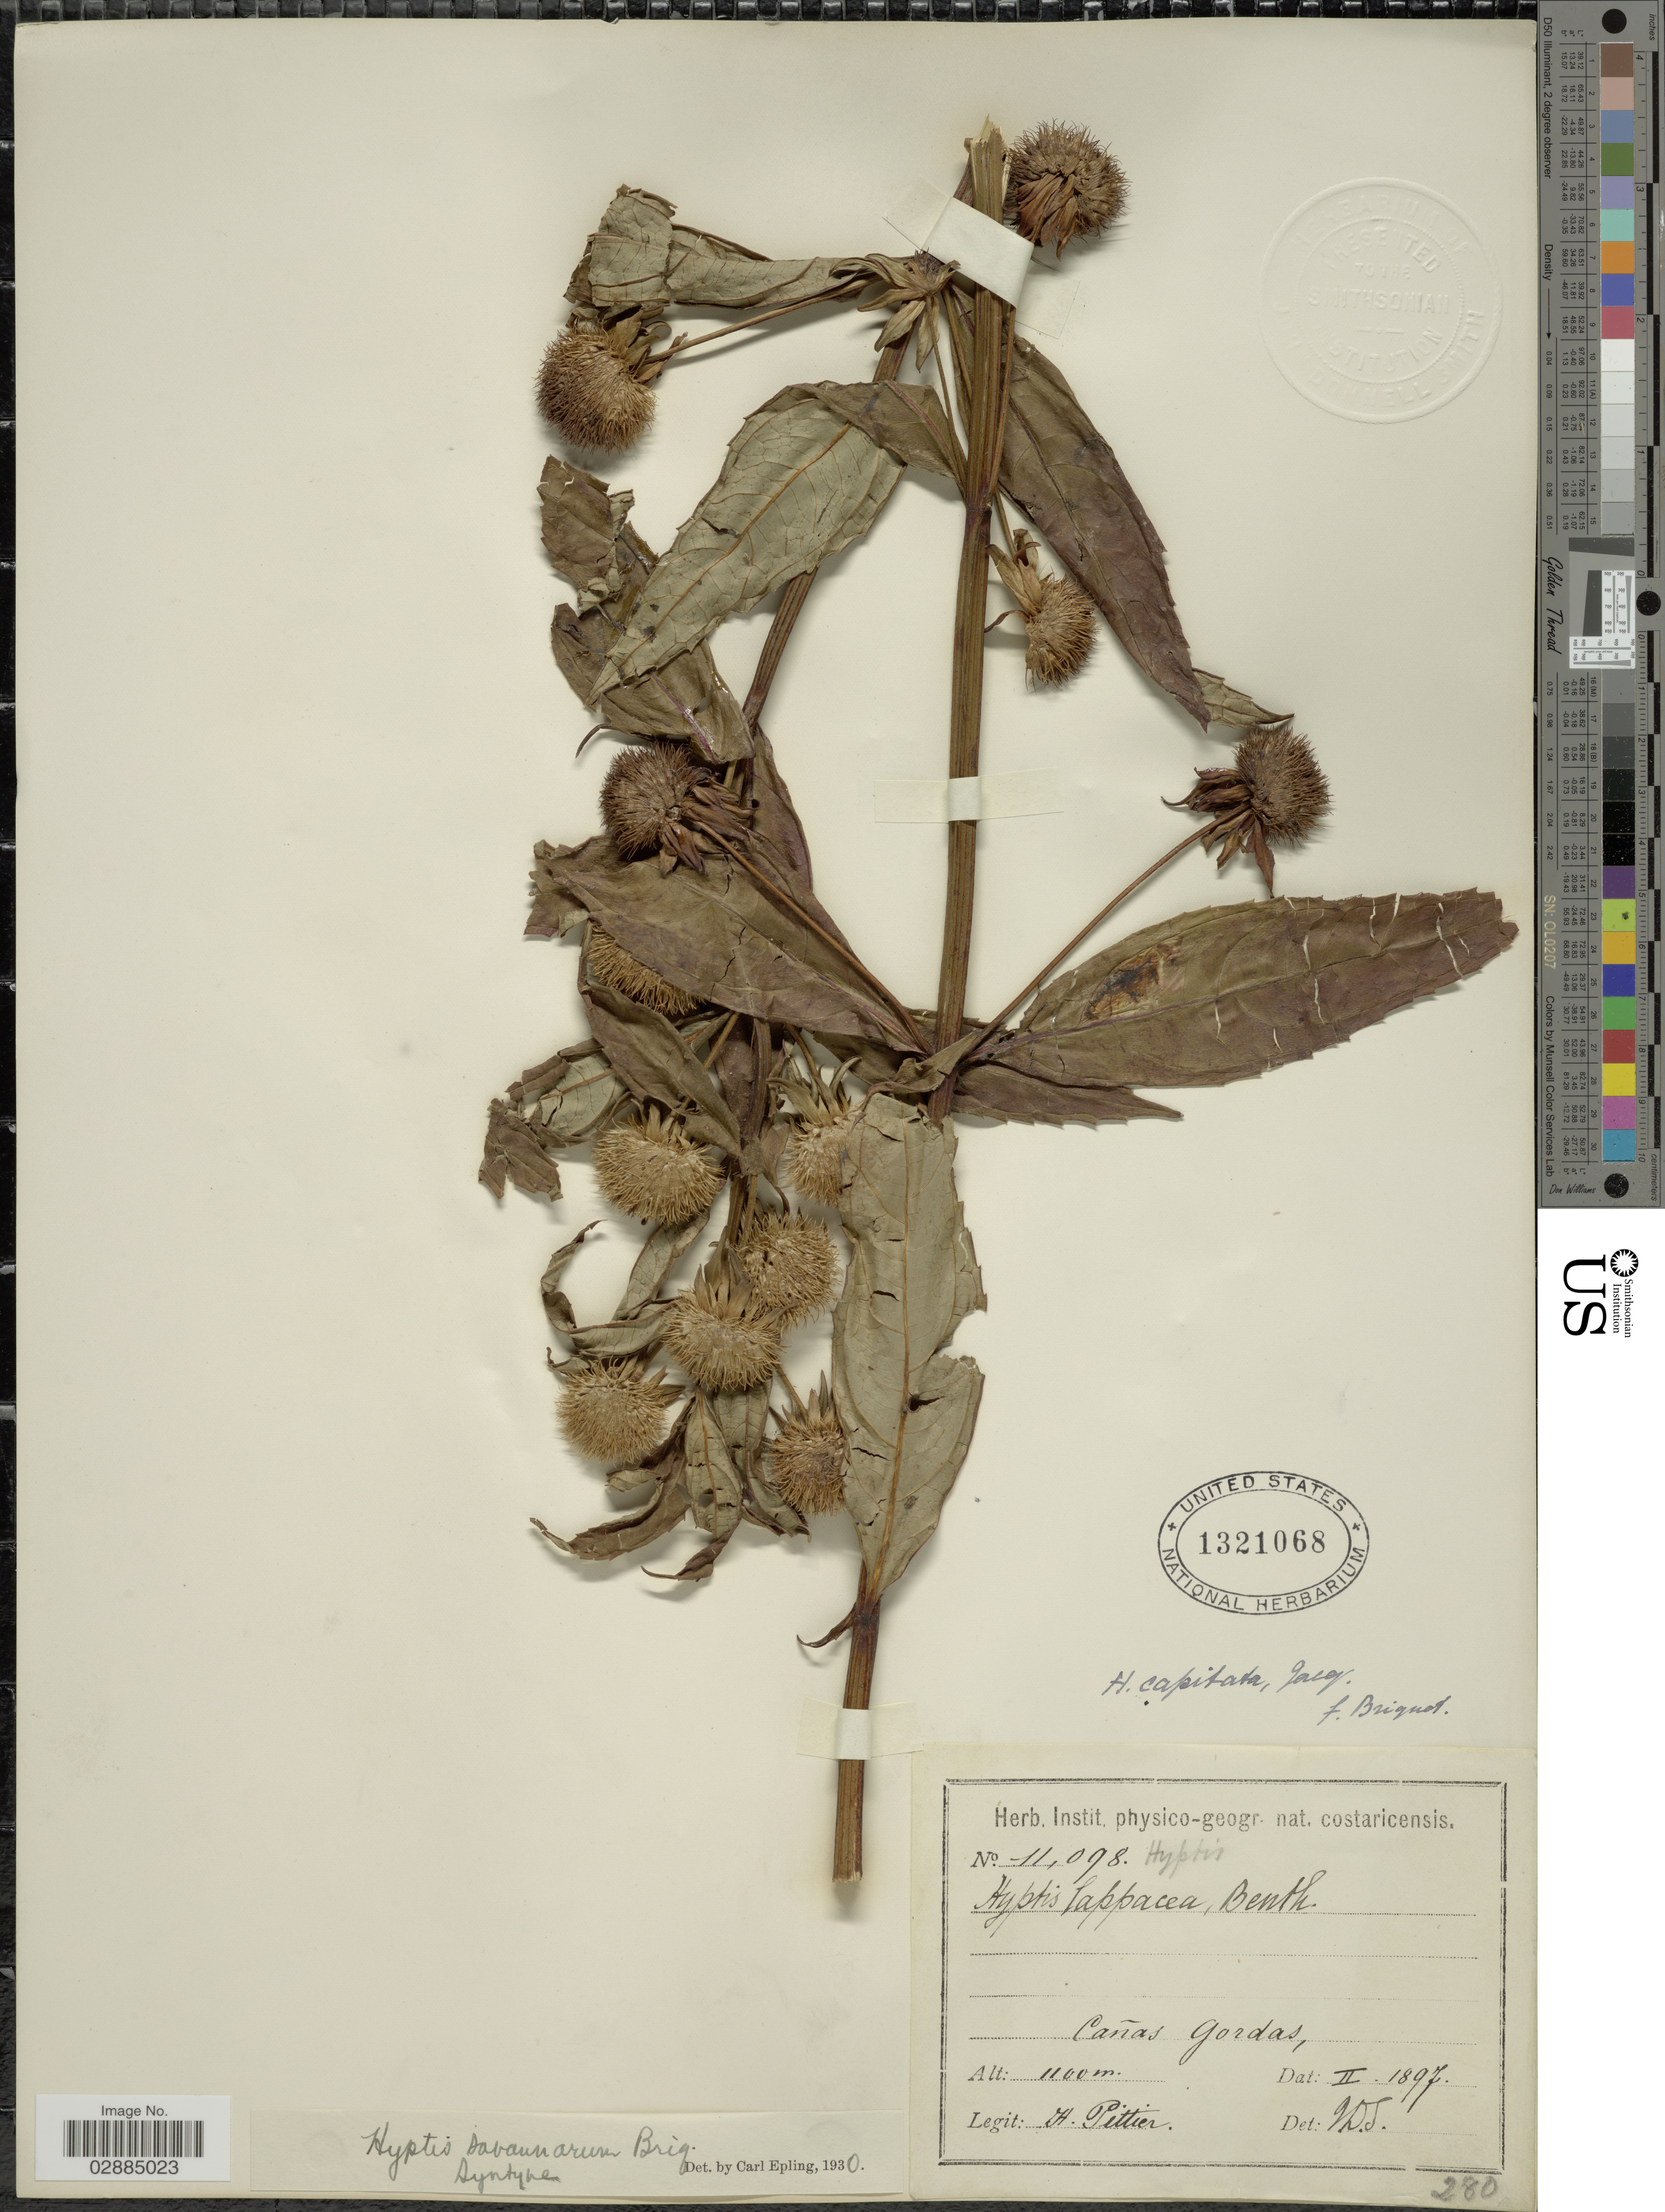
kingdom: Plantae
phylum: Tracheophyta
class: Magnoliopsida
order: Lamiales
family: Lamiaceae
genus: Hyptis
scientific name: Hyptis savannarum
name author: Briq.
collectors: H. F. Pittier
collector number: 11098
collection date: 1897-02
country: Costa Rica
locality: Cañas Gordas.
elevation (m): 1100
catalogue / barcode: US 1321068